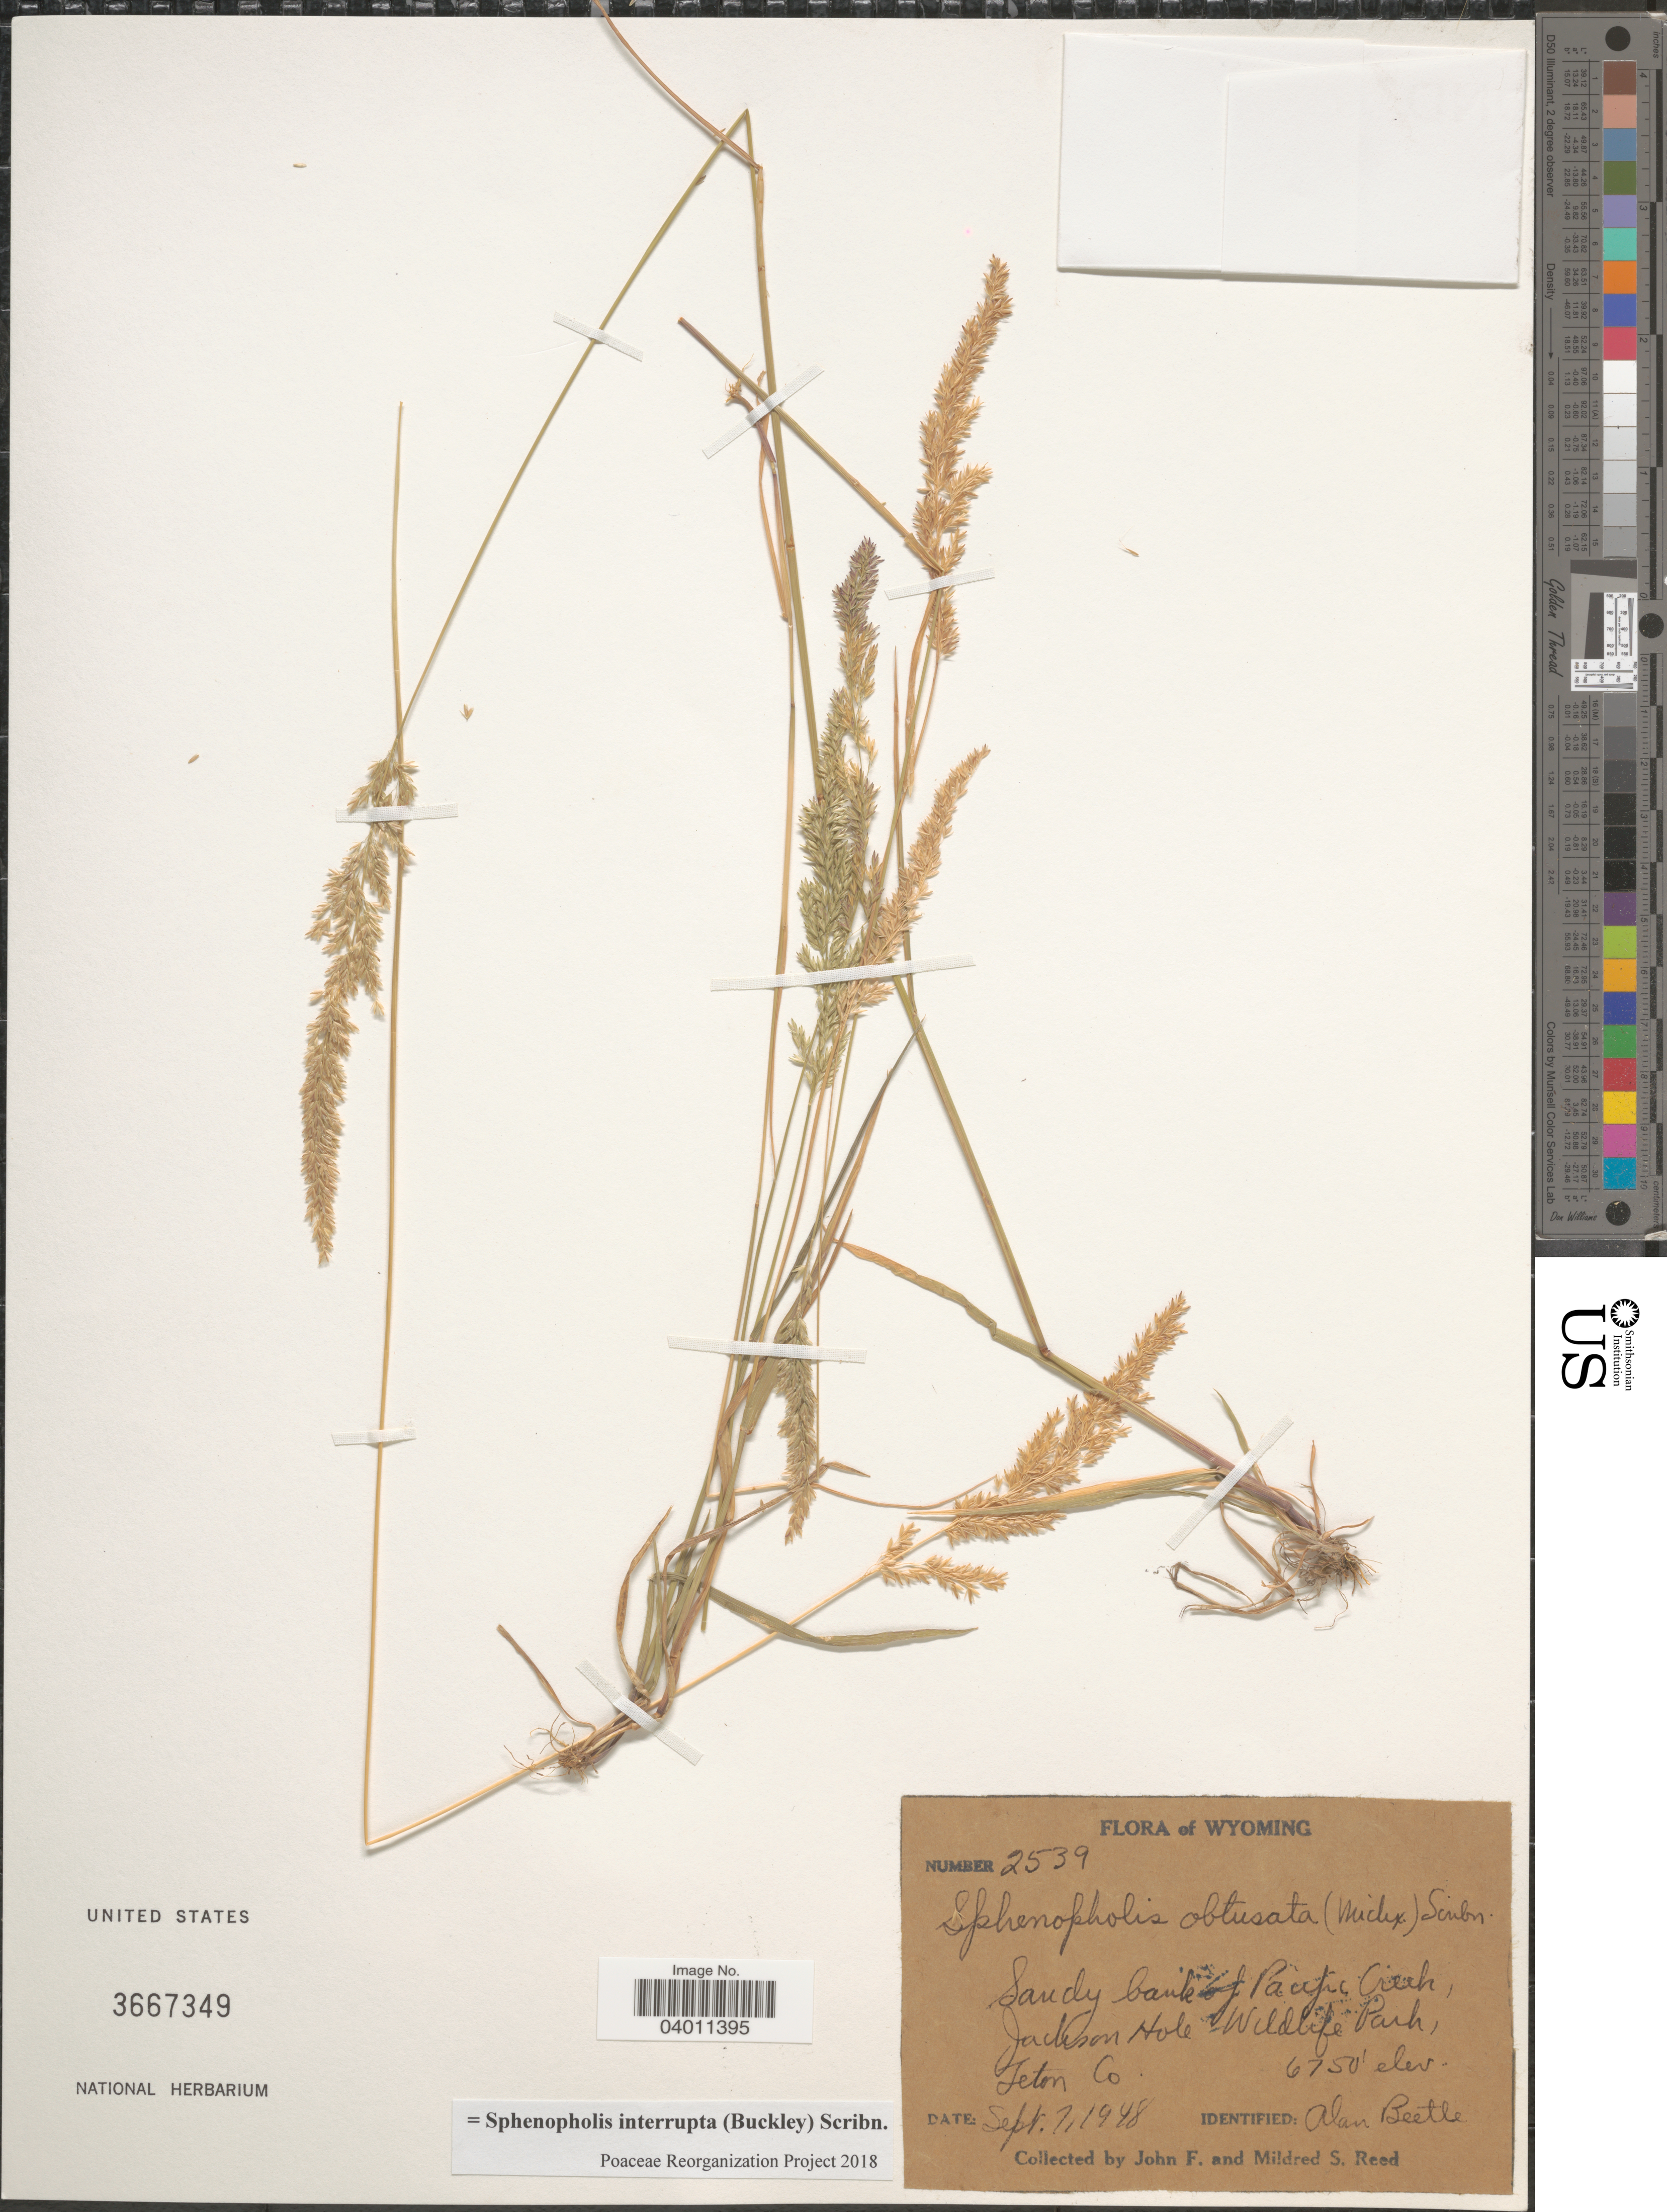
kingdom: Plantae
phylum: Tracheophyta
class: Liliopsida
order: Poales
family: Poaceae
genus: Sphenopholis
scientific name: Sphenopholis interrupta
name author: (Buckley) Scribn.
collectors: J. Reed & M. Reed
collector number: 2539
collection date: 1948-09-07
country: United States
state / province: Wyoming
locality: Sandy bank of Pacific Creek, Jackson Hole Wildlife Park, Jeton Co.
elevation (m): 2057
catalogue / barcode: US 3667349